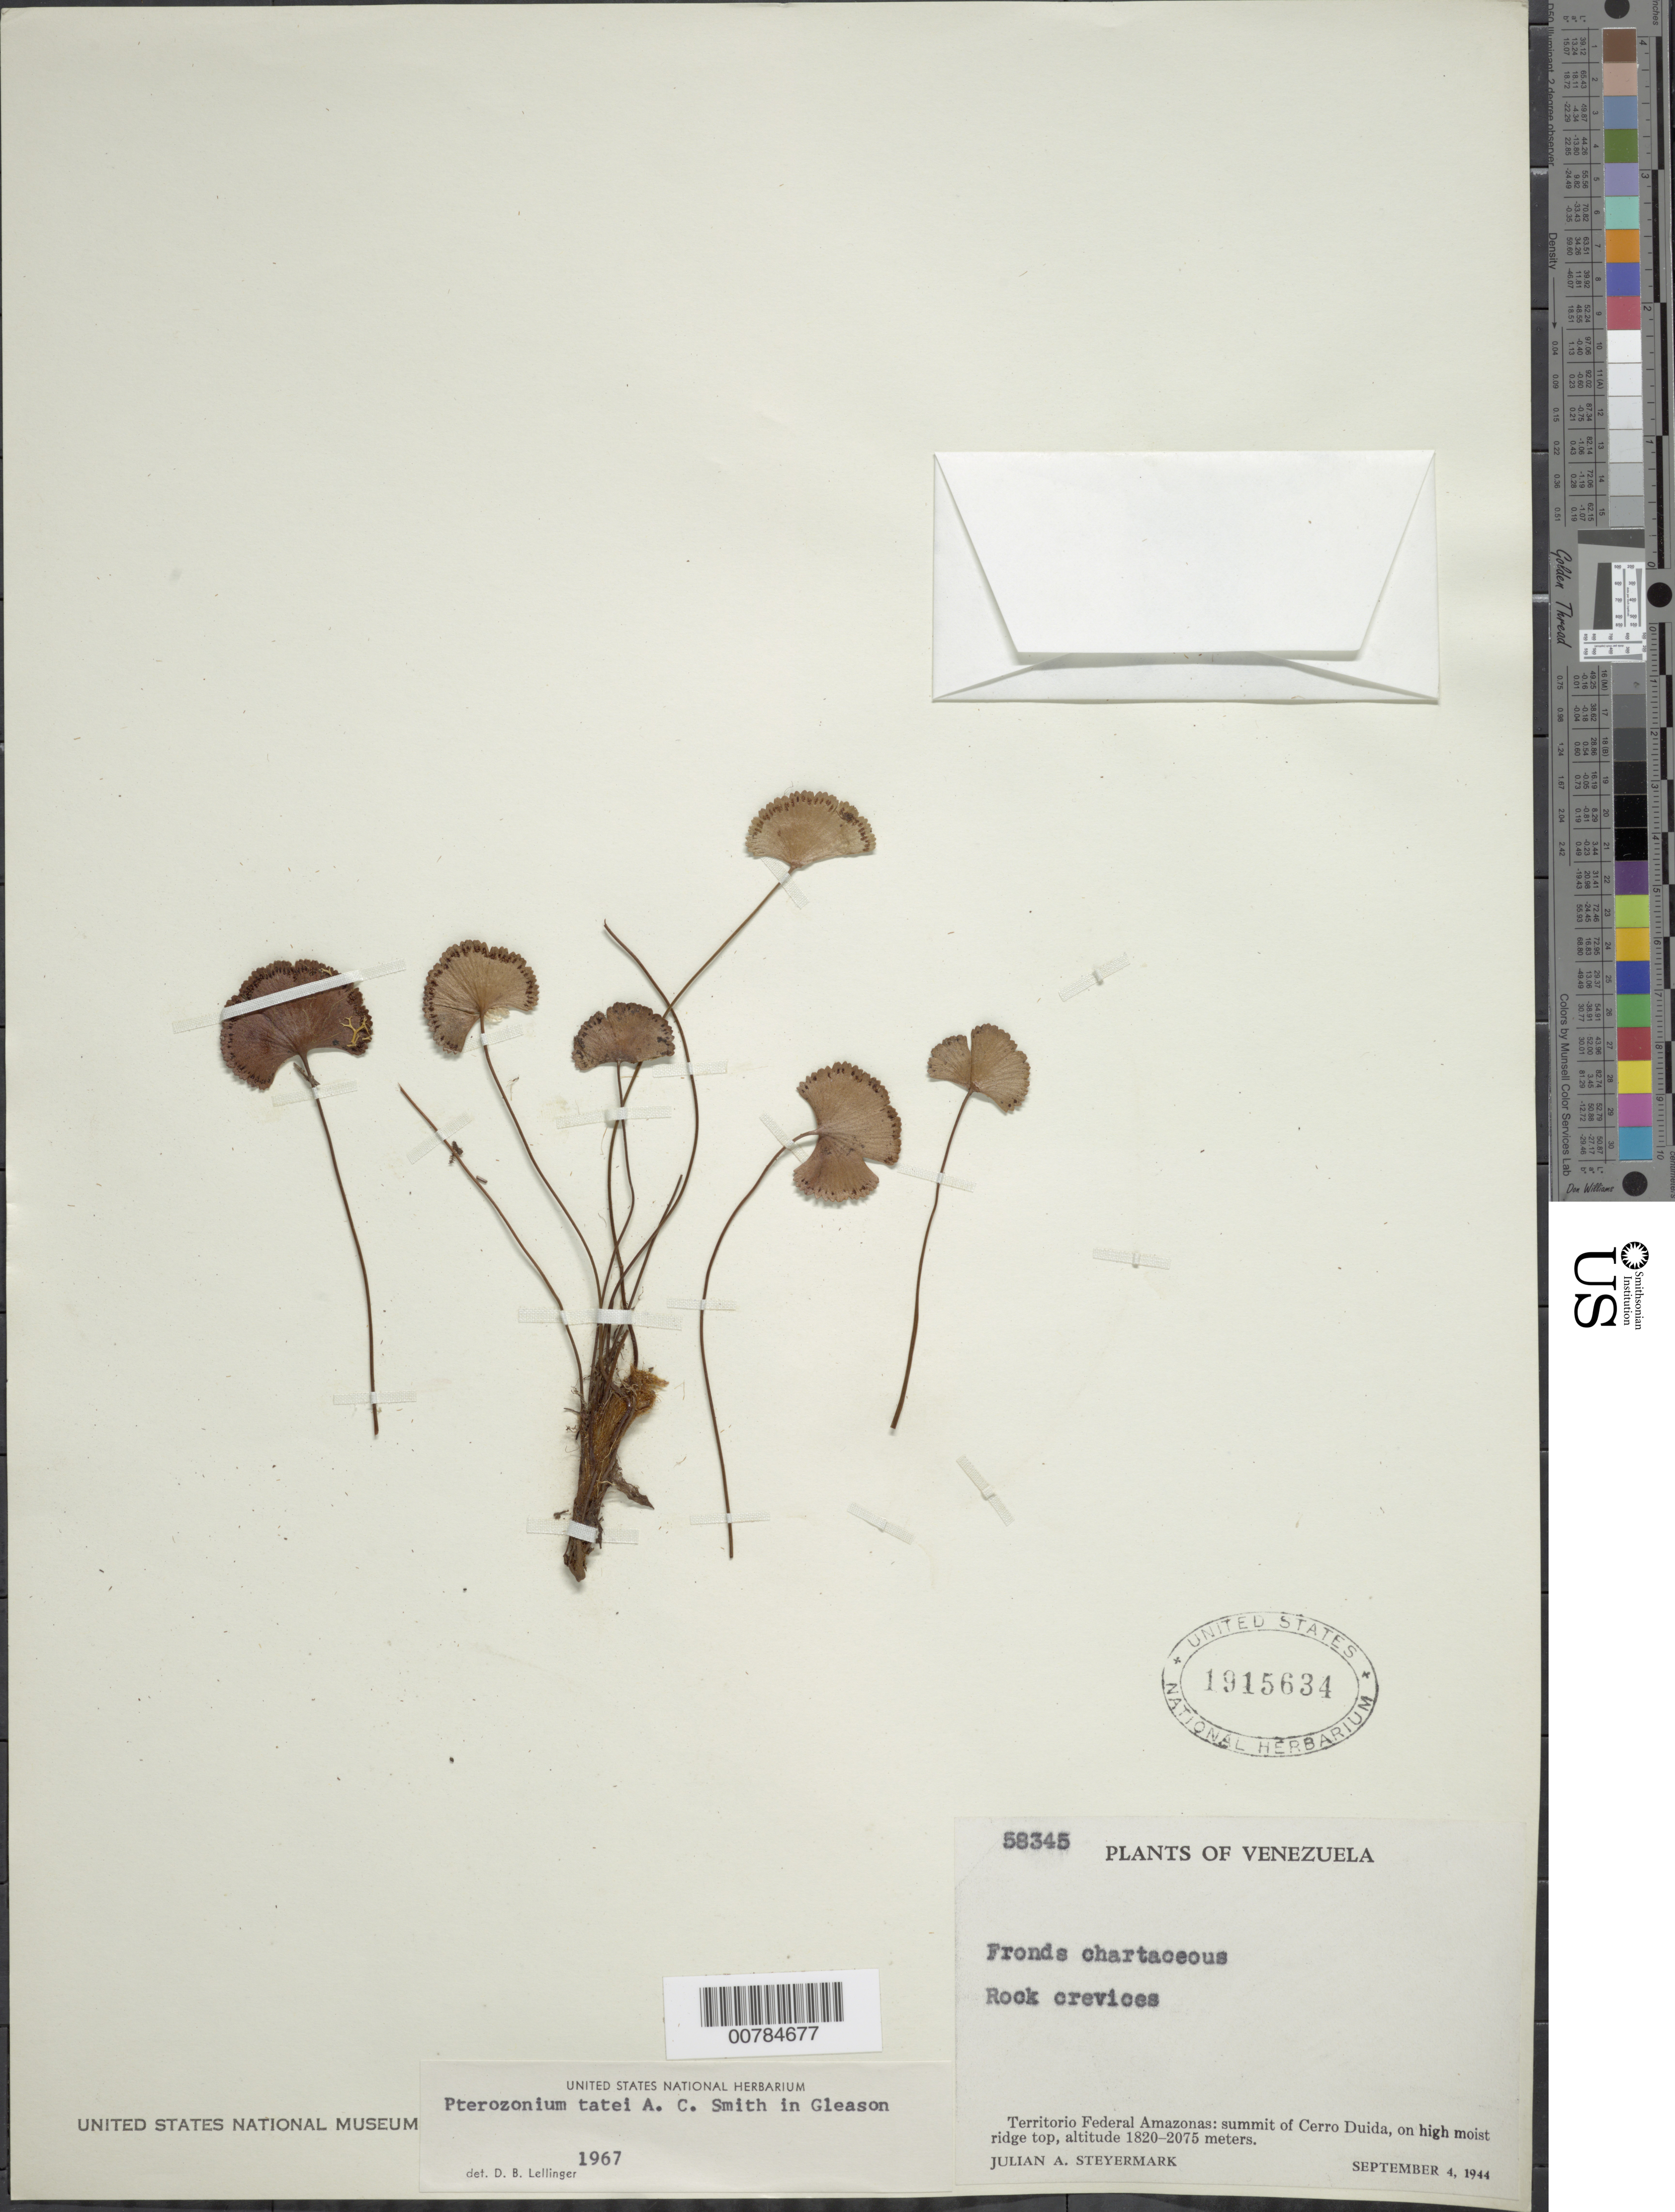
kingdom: Plantae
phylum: Tracheophyta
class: Polypodiopsida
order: Polypodiales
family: Pteridaceae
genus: Pterozonium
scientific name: Pterozonium tatei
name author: A.C. Sm.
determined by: Lellinger, David B., (BOT), Smithsonian Institution - National Museum of Natural History (UNITED STATES)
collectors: J. Steyermark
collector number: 58345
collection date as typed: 4-Sep-44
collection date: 1944-09-04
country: Venezuela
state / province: Amazonas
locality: Cerro Duida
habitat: High moist ridge top; rock crevices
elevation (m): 1820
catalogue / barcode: US 1915634